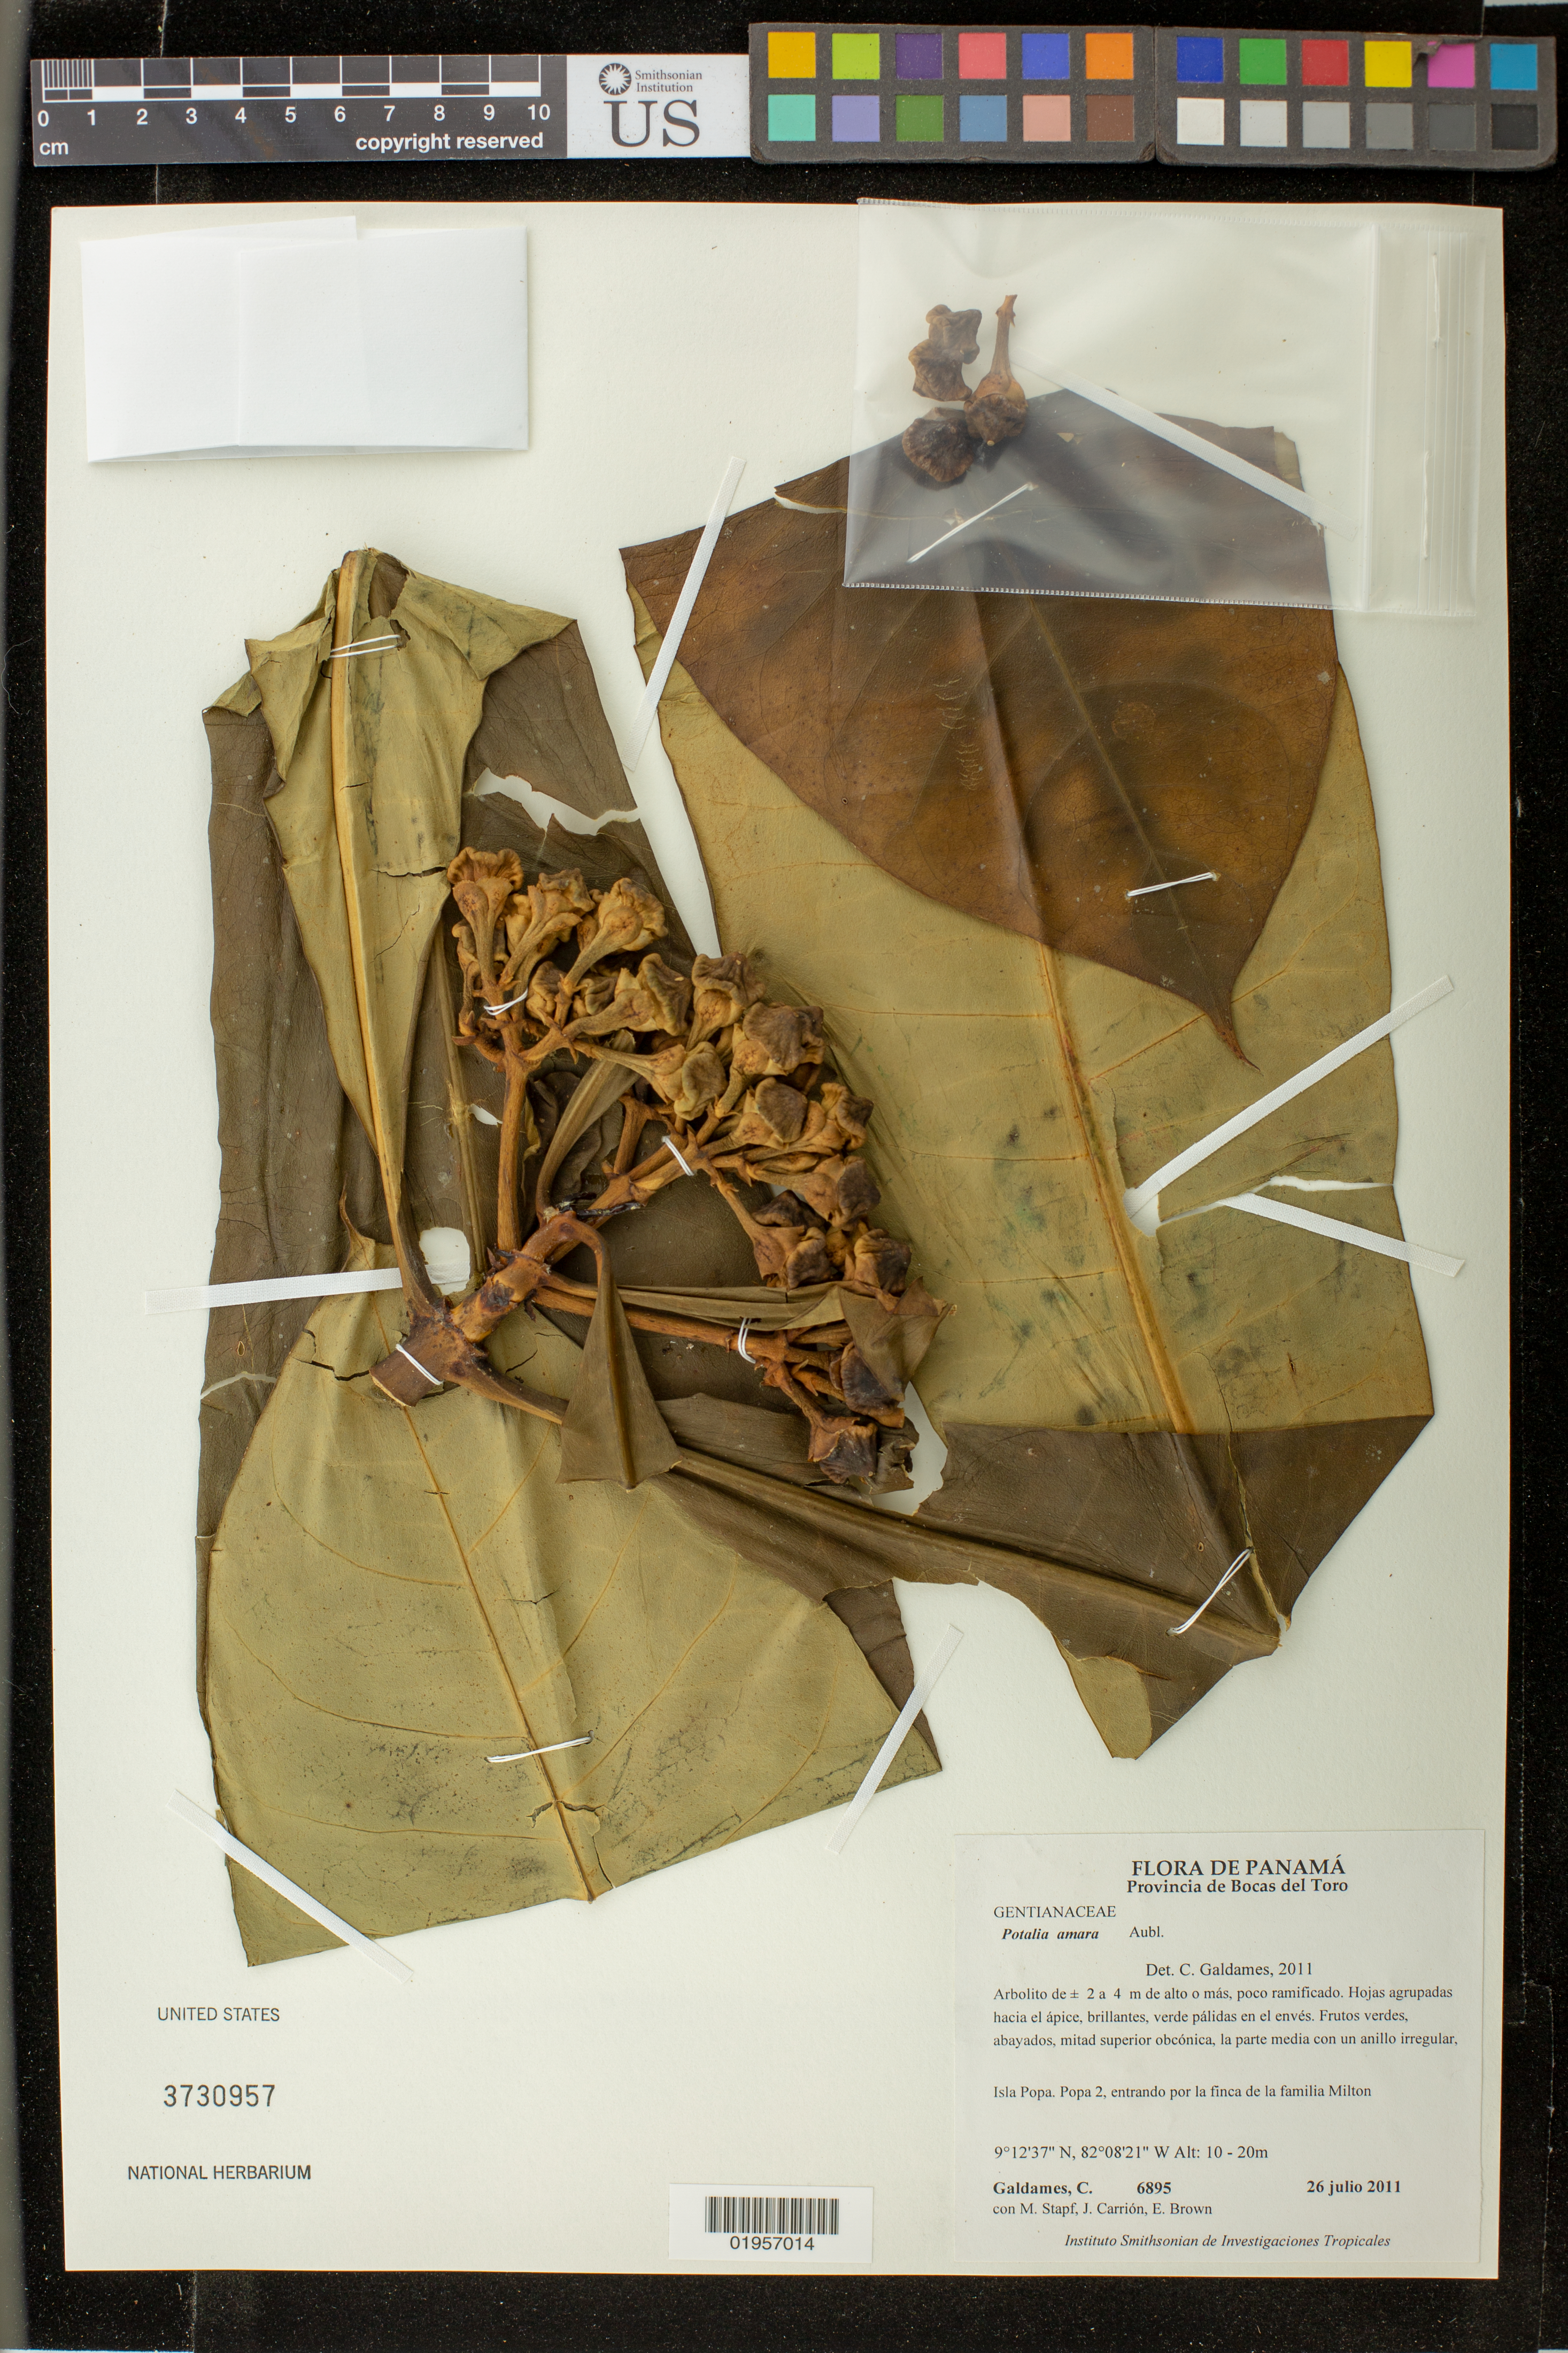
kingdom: Plantae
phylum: Tracheophyta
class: Magnoliopsida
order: Gentianales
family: Gentianaceae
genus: Potalia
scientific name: Potalia amara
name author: Aubl.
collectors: C. Galdames, M. Stapf, J. Carrión & E. Brown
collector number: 6895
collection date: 2011-07-26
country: Panama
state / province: Bocas del Toro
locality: Isla Popa. Popa 2, entrando por la finca de la familia Milton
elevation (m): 10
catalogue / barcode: US 3730957